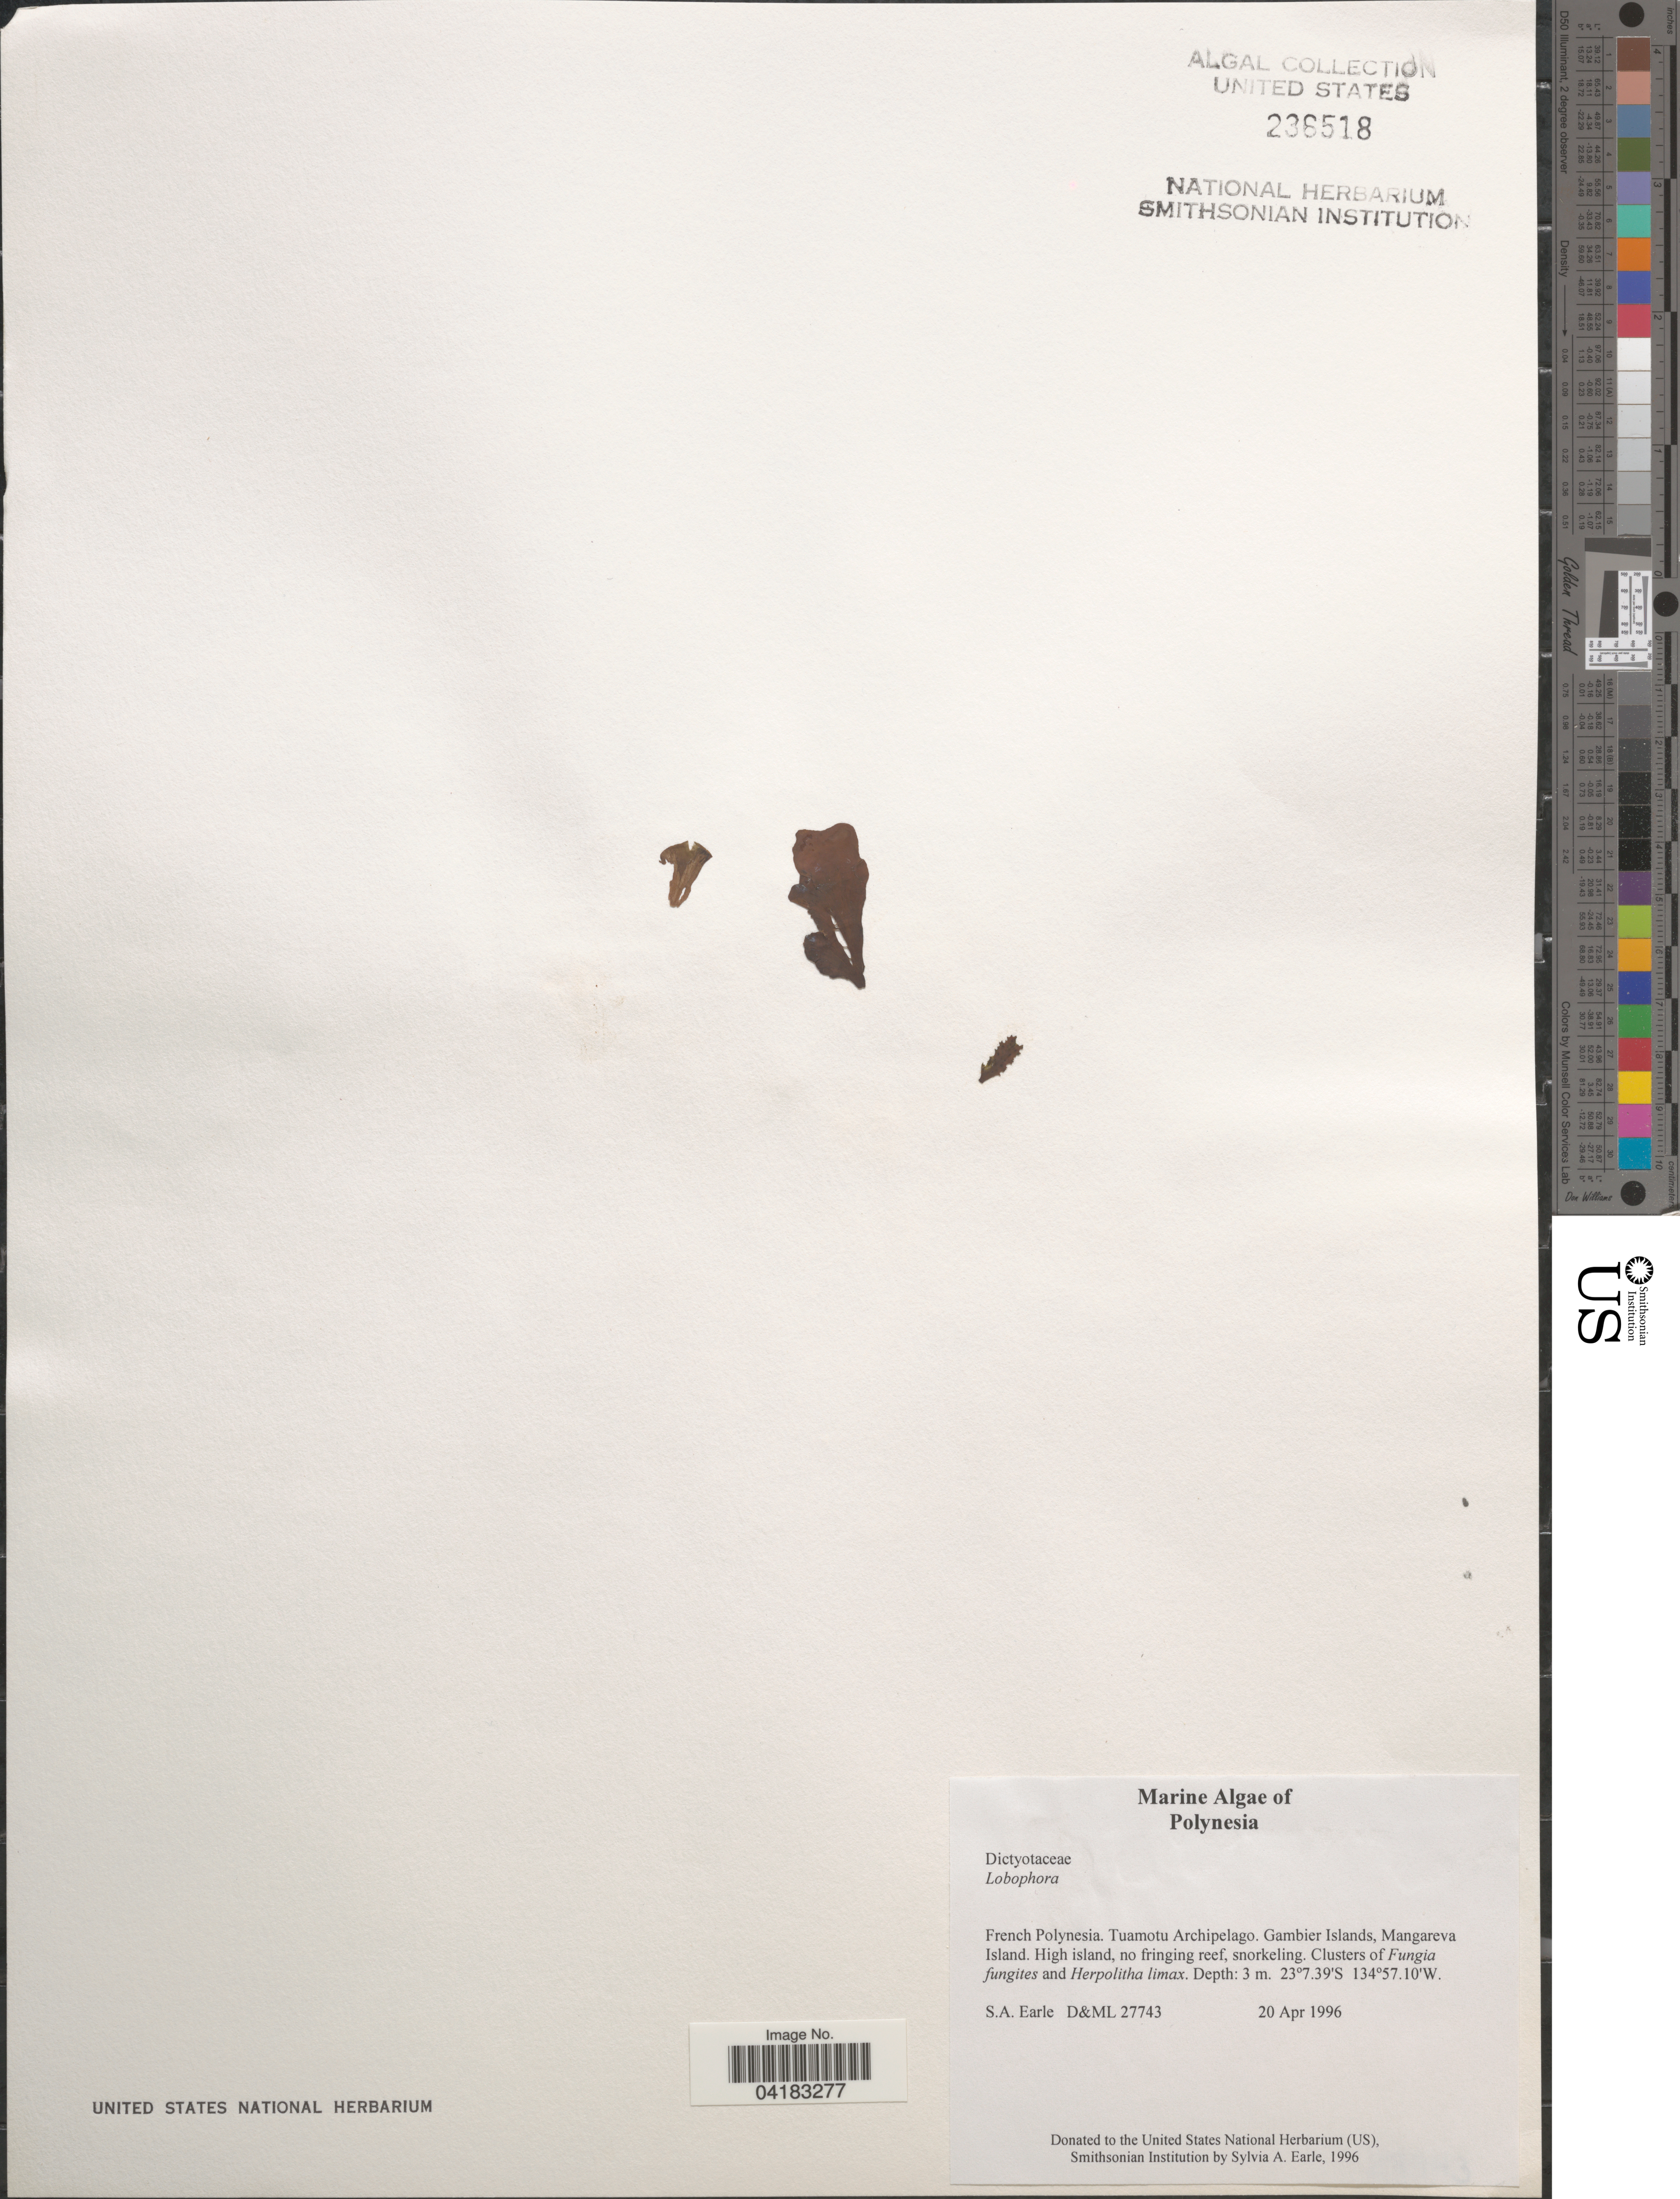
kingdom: Chromista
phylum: Ochrophyta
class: Phaeophyceae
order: Dictyotales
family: Dictyotaceae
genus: Lobophora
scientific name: Lobophora sp.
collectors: S. A. Earle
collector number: D&ML27743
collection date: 1996-04-20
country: French Polynesia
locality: Polynesia. Tuamotu Archipelago. Gambier Islands, Mangareva Island. High island, no fringing reef, snorkeling.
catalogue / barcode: US 236518